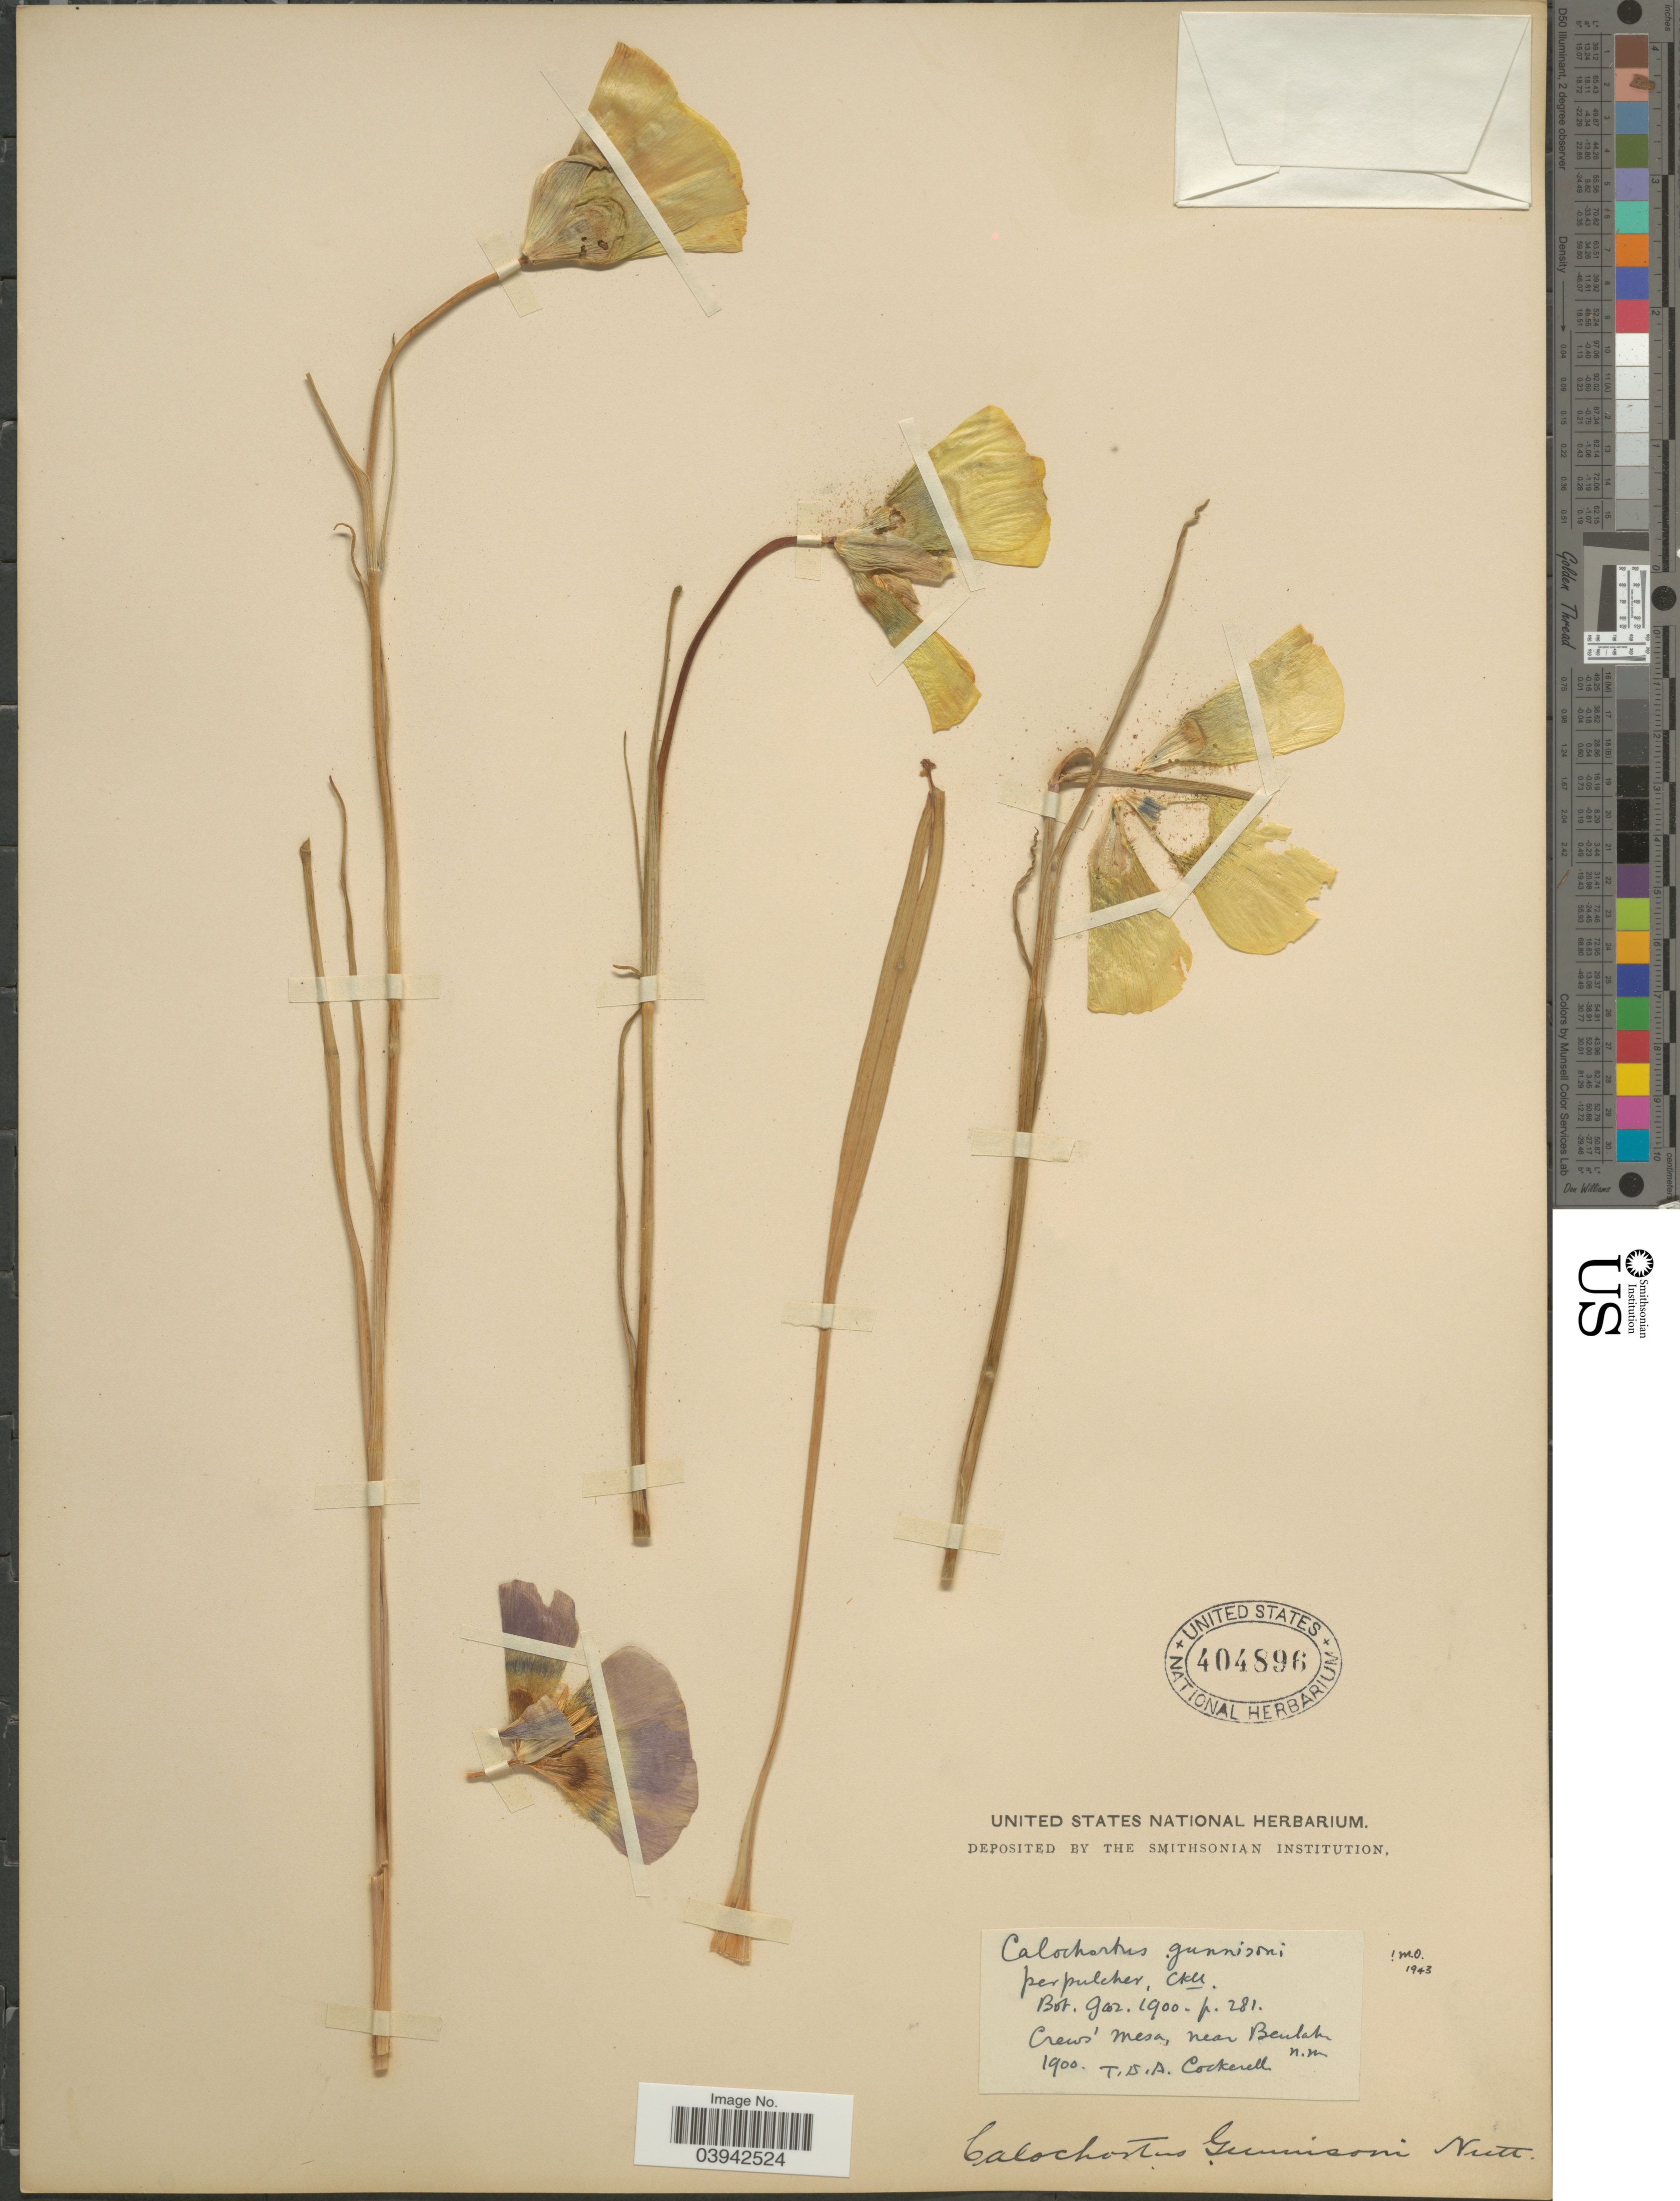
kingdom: Plantae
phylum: Tracheophyta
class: Liliopsida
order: Liliales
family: Liliaceae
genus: Calochortus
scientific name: Calochortus gunnisonii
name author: S. Watson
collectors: T. Cockerell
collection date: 1900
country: United States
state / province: New Mexico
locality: Crew's Mesa, near Beulah.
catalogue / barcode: US 404896